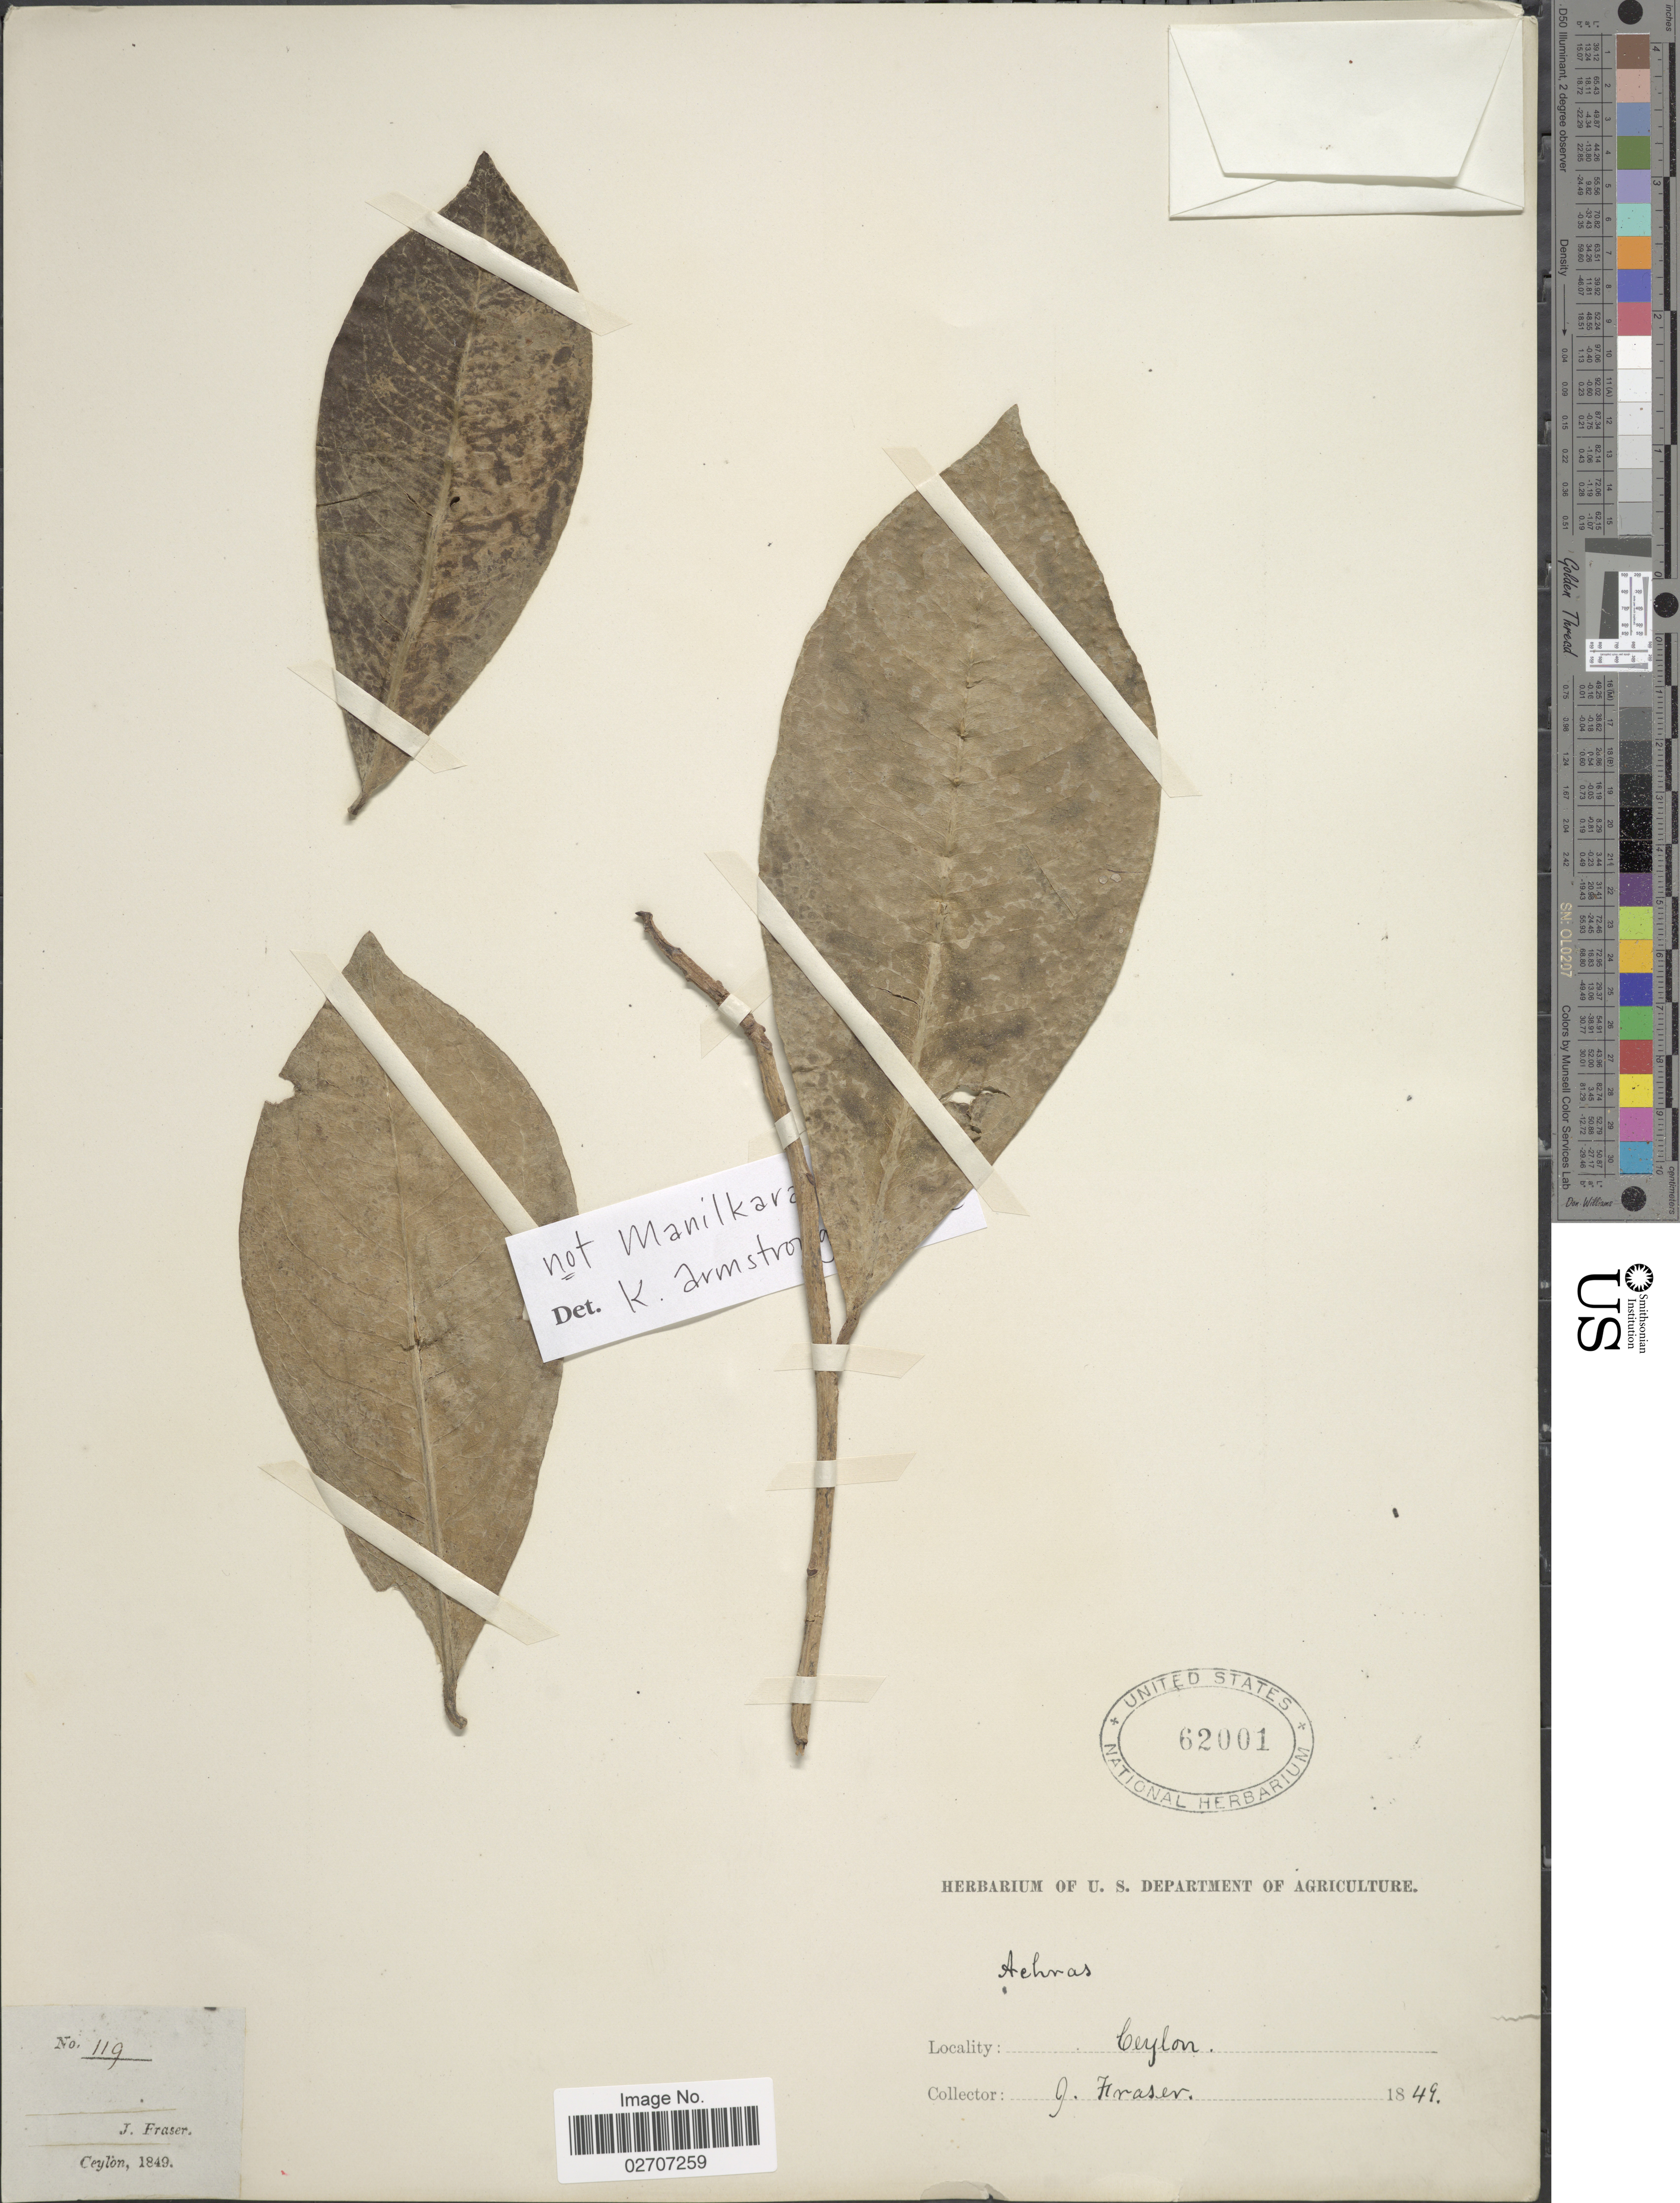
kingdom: Plantae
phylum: Tracheophyta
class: Magnoliopsida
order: Ericales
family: Sapotaceae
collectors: G. Fraser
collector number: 119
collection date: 1849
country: Sri Lanka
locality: Ceylon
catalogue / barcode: US 62001